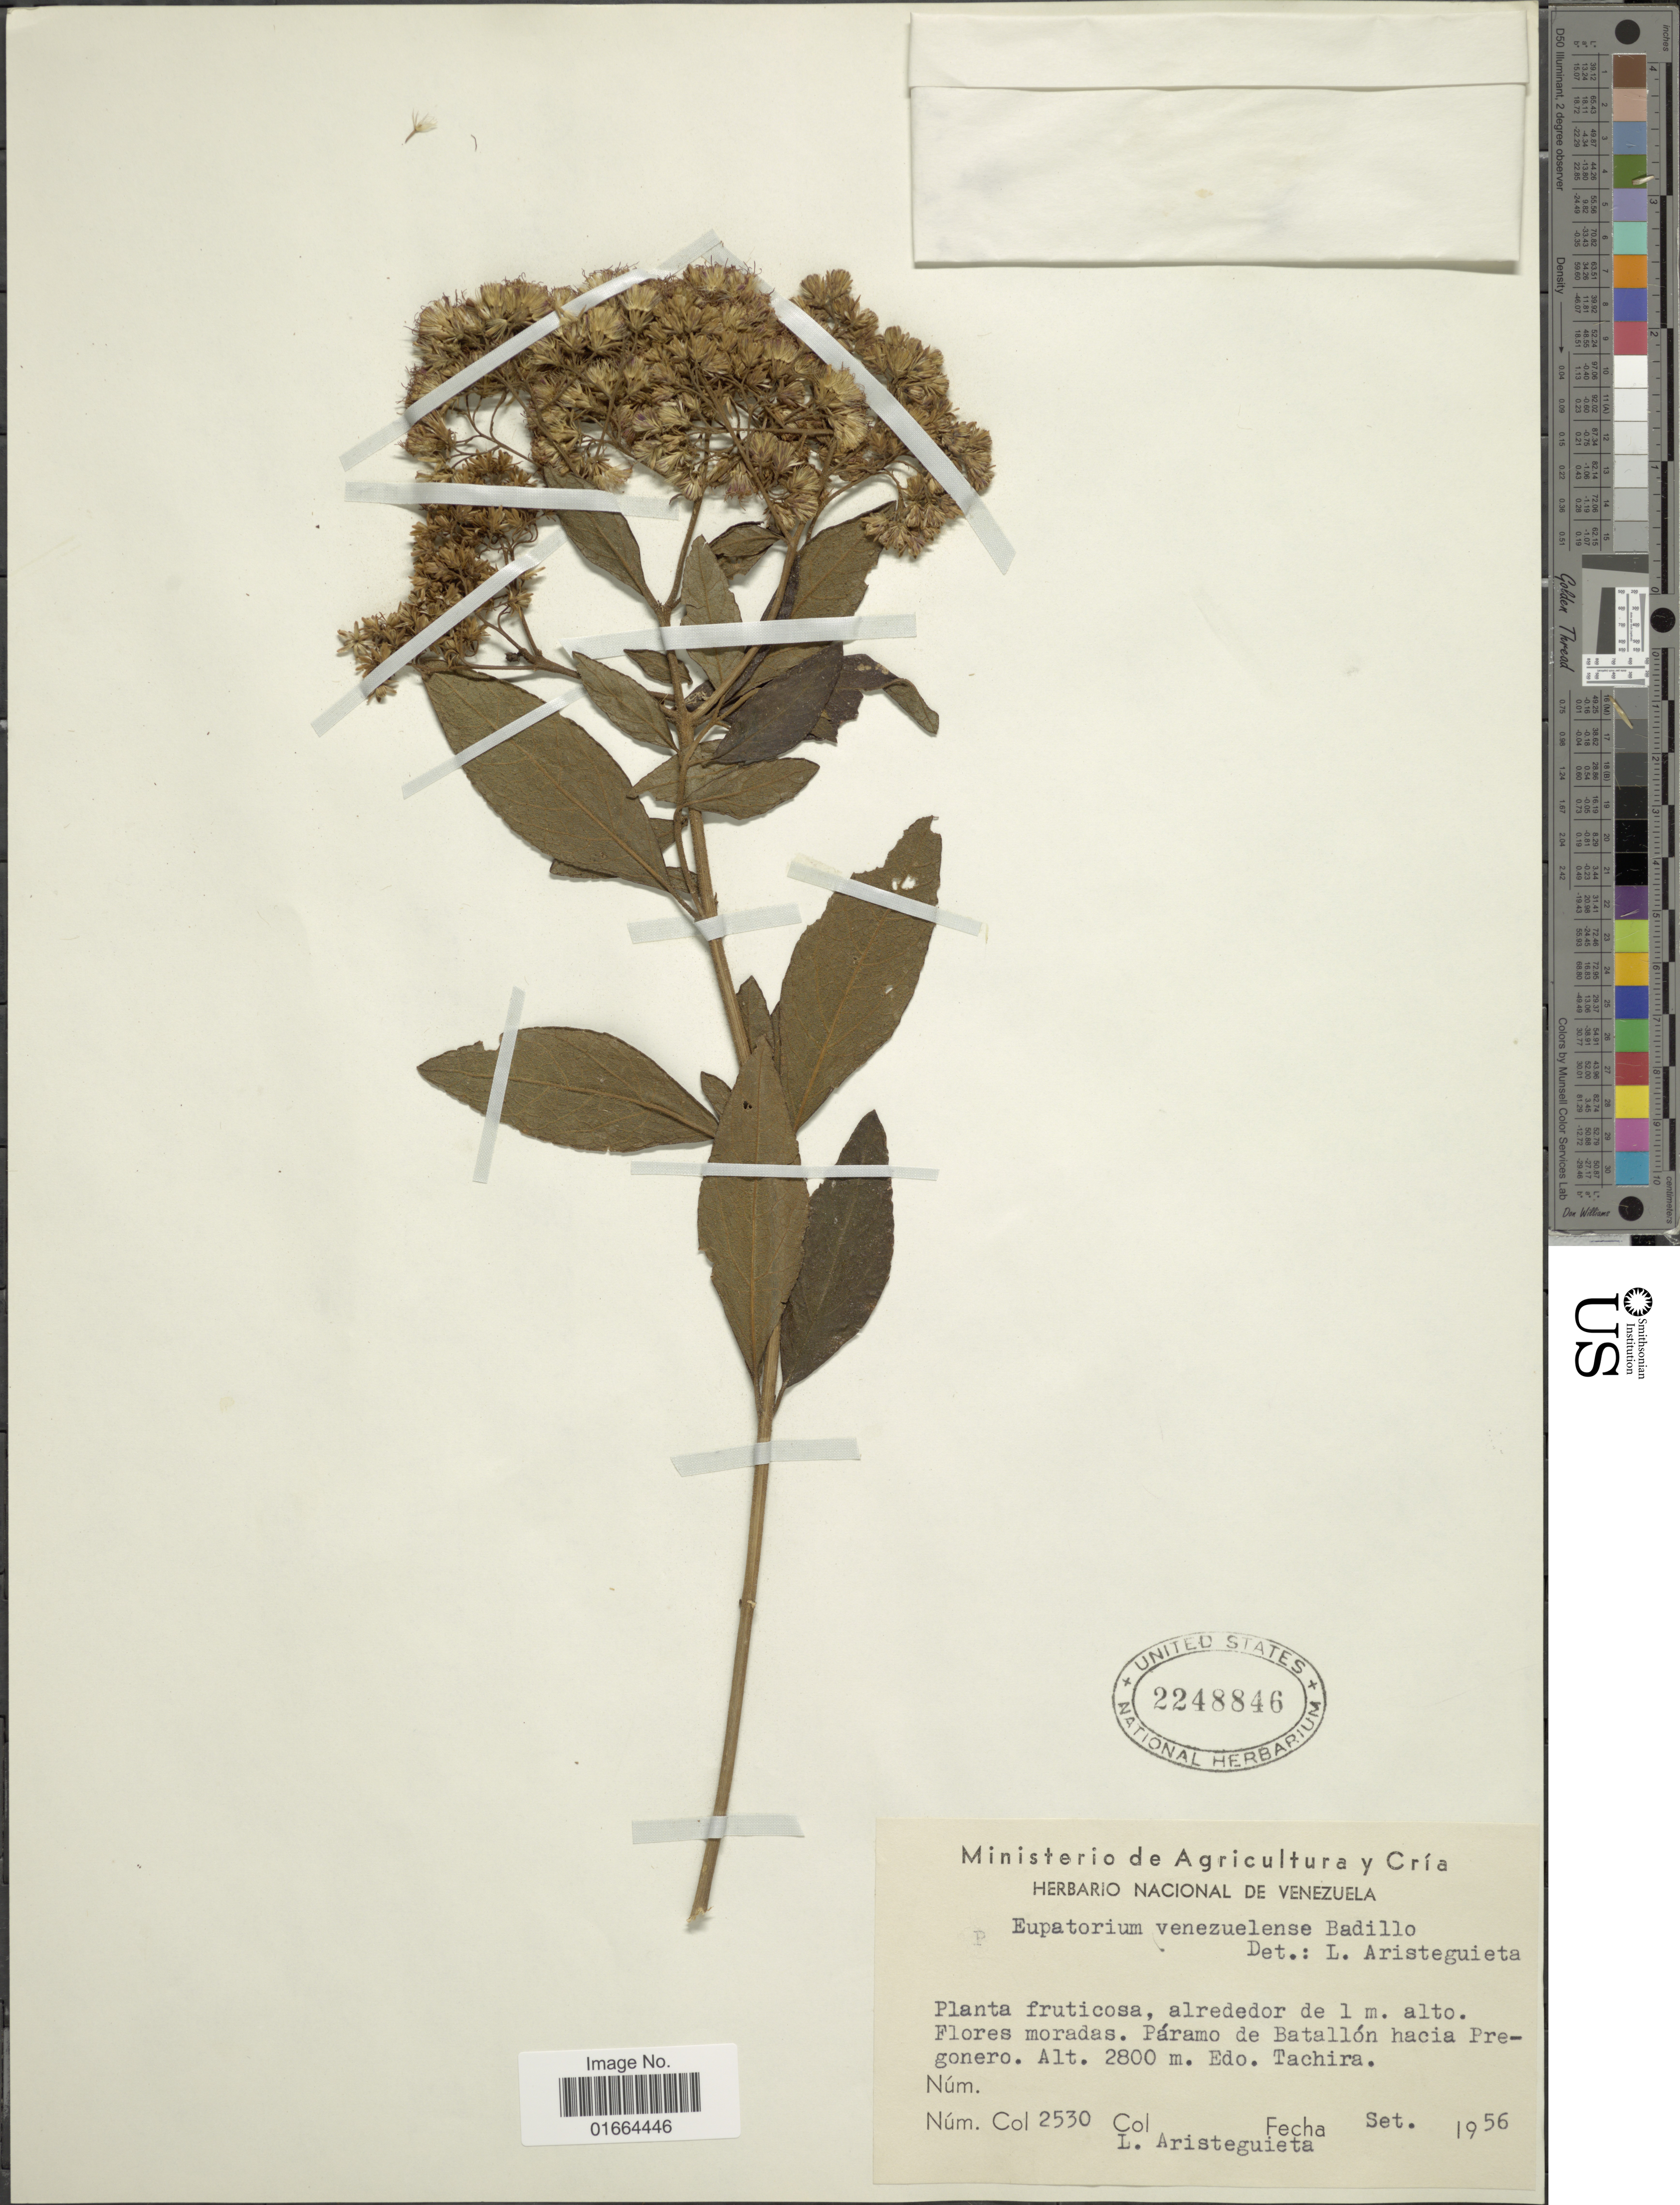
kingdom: Plantae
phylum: Tracheophyta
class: Magnoliopsida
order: Asterales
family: Asteraceae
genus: Badilloa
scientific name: Badilloa venezuelensis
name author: (V.M. Badillo) R.M. King & H. Rob.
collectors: L. Aristeguieta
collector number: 2530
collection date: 1956-09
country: Venezuela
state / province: Tachira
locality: Paramo de Batallon hacia Pregonero, Edo. Tachira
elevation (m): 2800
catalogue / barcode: US 2248846